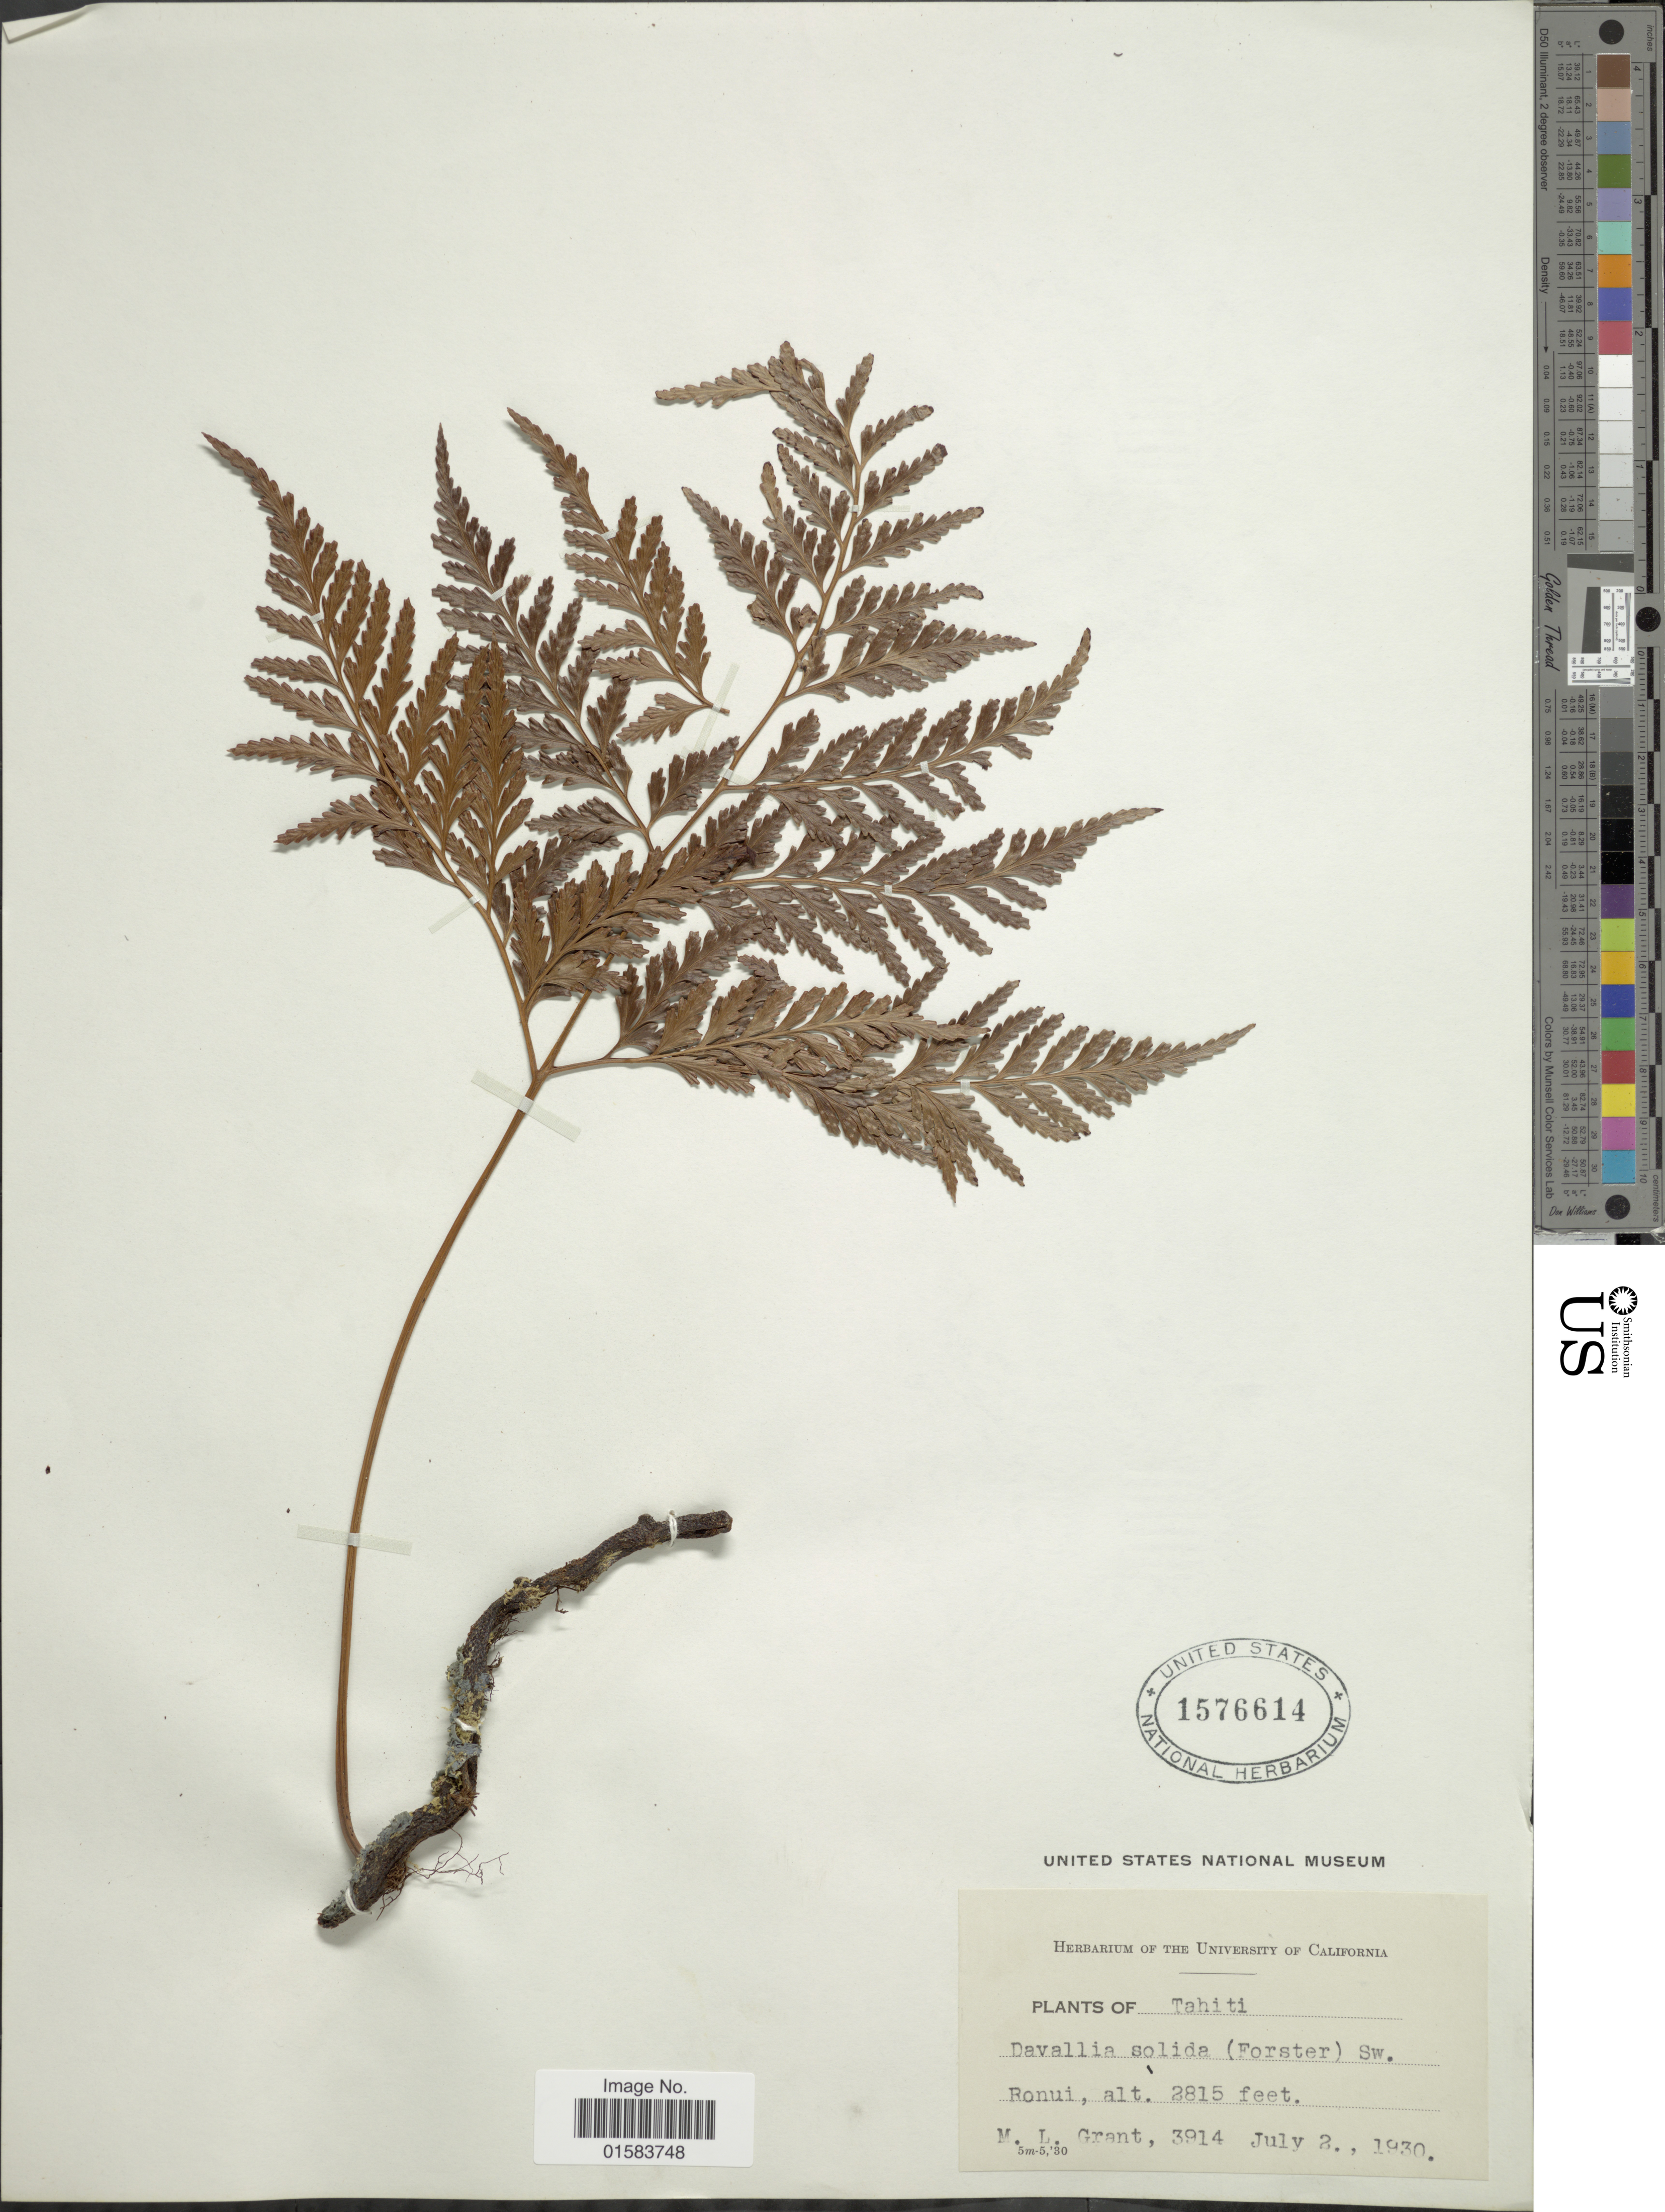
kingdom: Plantae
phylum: Tracheophyta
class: Polypodiopsida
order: Polypodiales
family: Davalliaceae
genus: Davallia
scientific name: Davallia solida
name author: (G. Forst.) Sw.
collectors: M. L. Grant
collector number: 3914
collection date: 1930-07-02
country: French Polynesia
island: Tahiti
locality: Dist: Teahupoo, Ronui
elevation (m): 858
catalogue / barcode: US 1576614